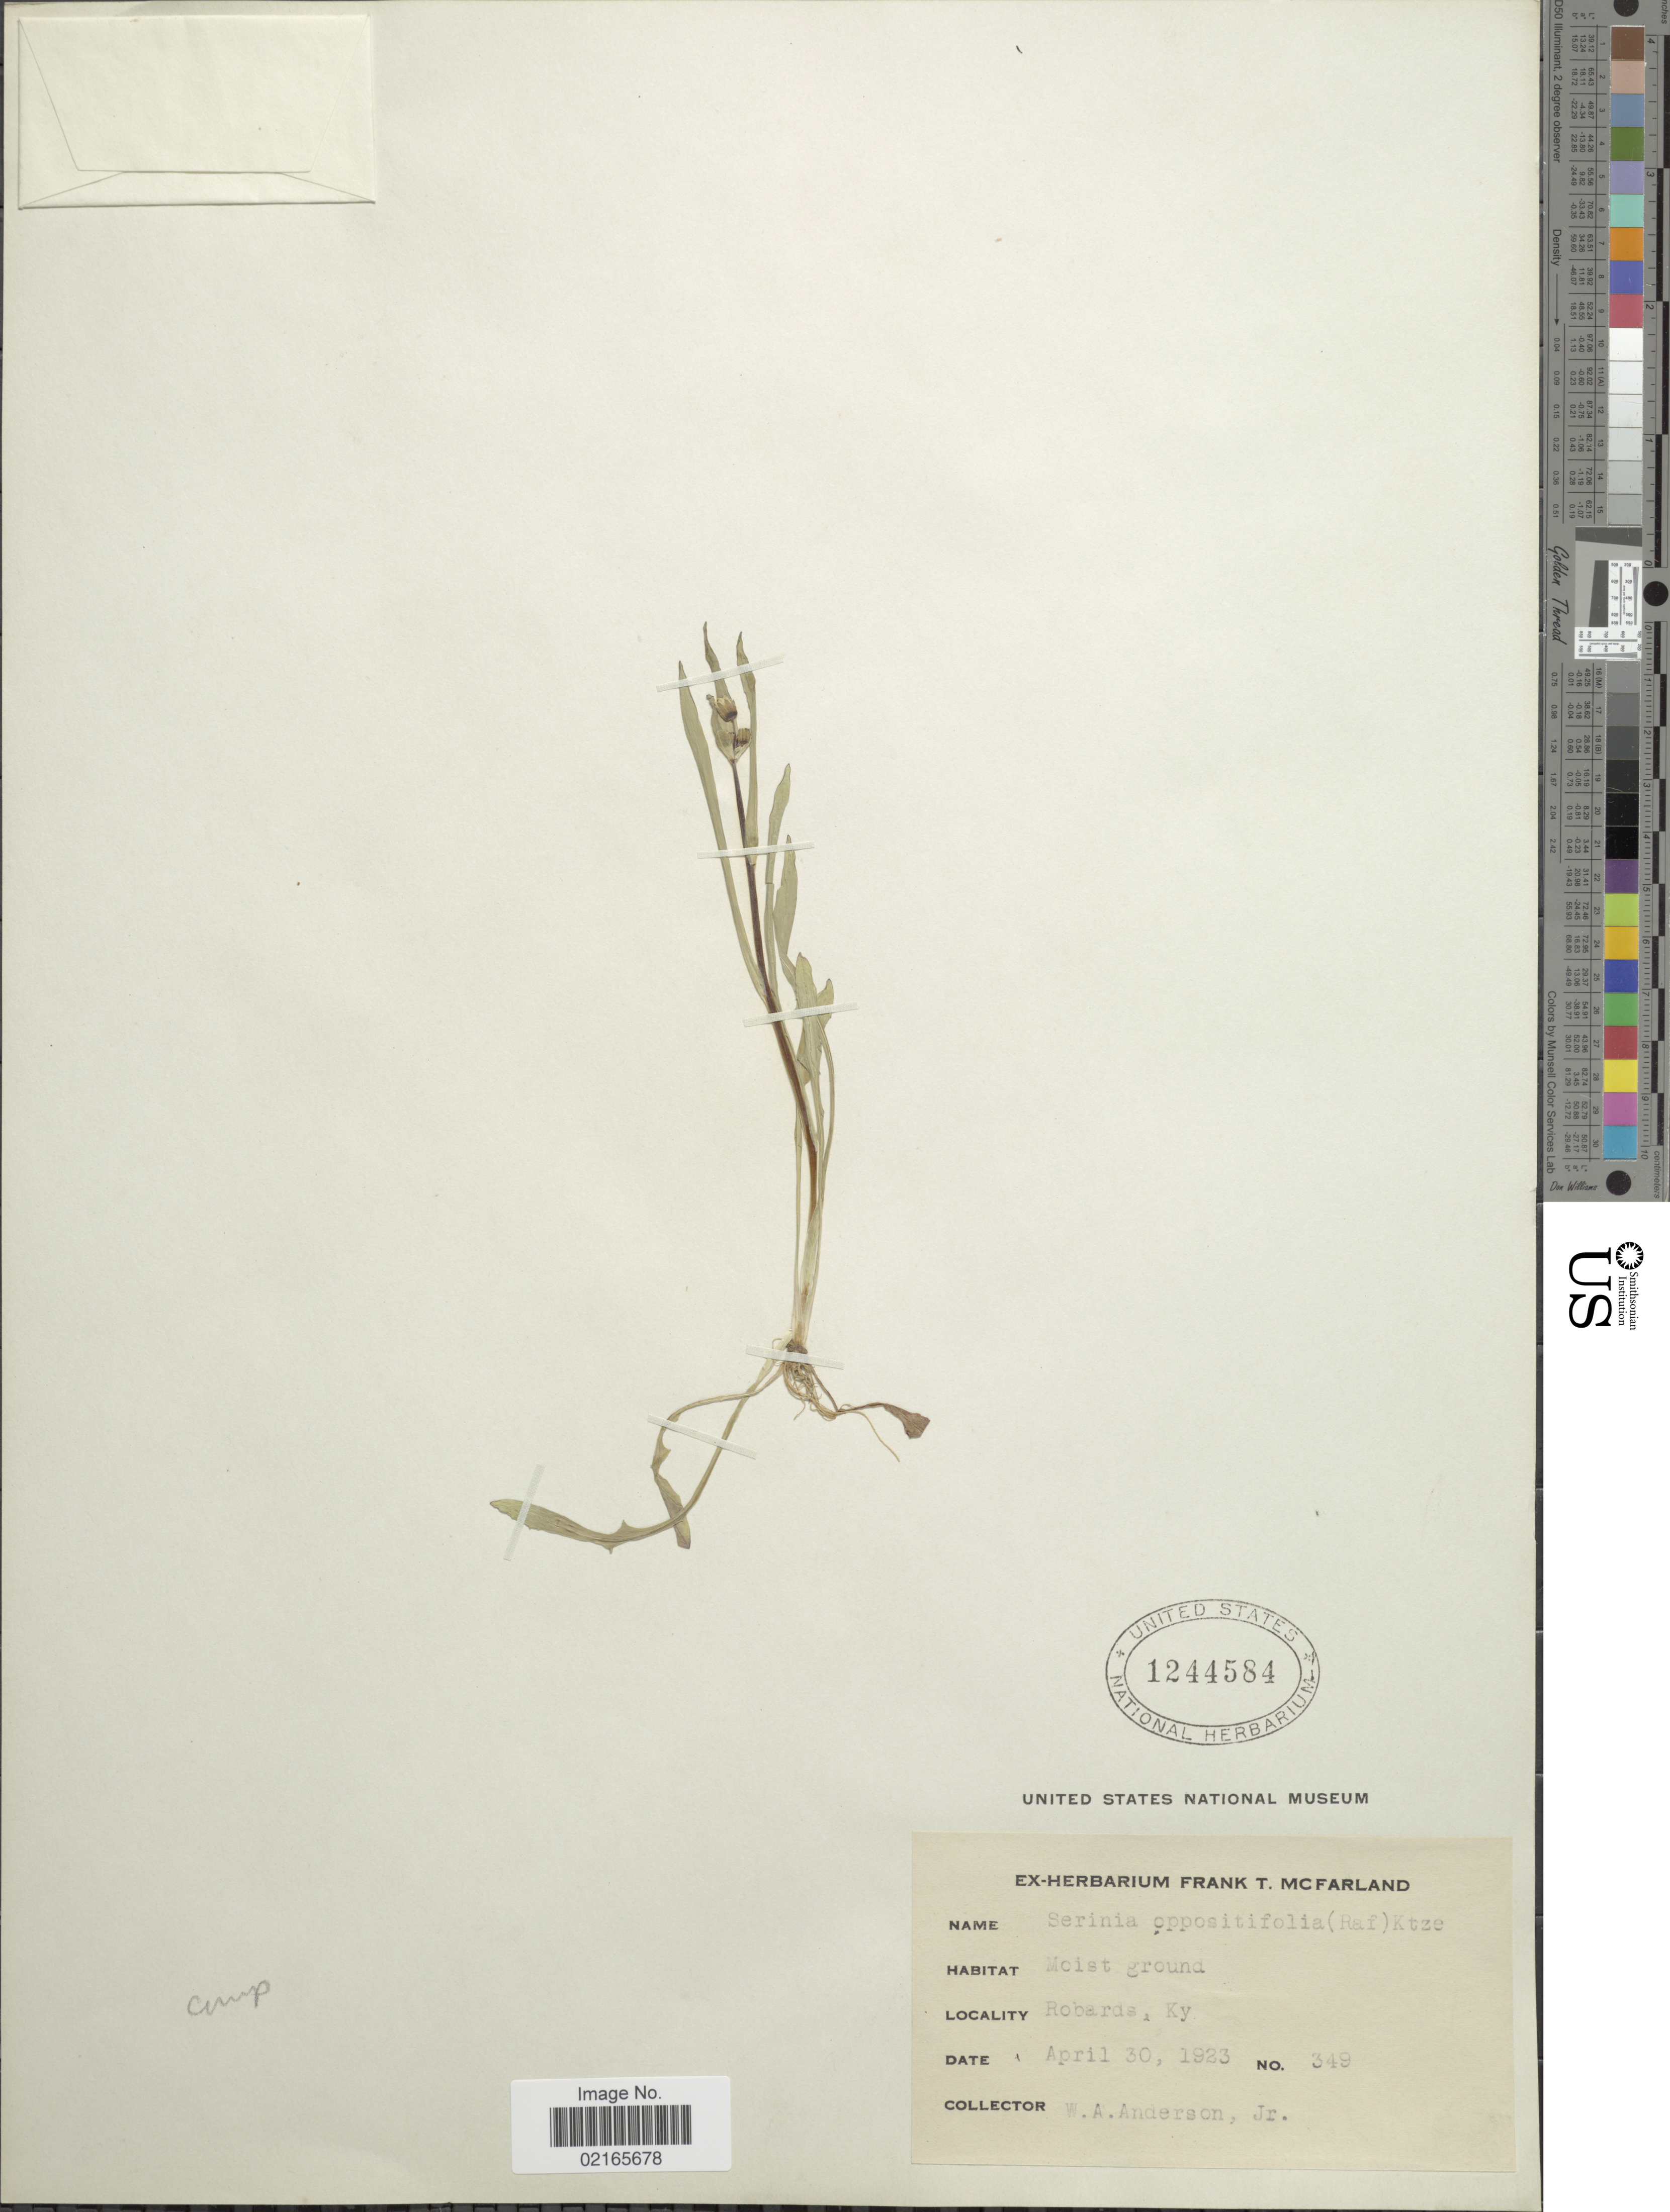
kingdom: Plantae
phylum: Tracheophyta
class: Magnoliopsida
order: Asterales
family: Asteraceae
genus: Krigia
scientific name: Krigia oppositifolia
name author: Raf.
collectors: W. A. Anderson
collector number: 349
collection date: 1923-04-30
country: United States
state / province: Kentucky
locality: Moist ground, Robards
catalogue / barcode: US 1244854